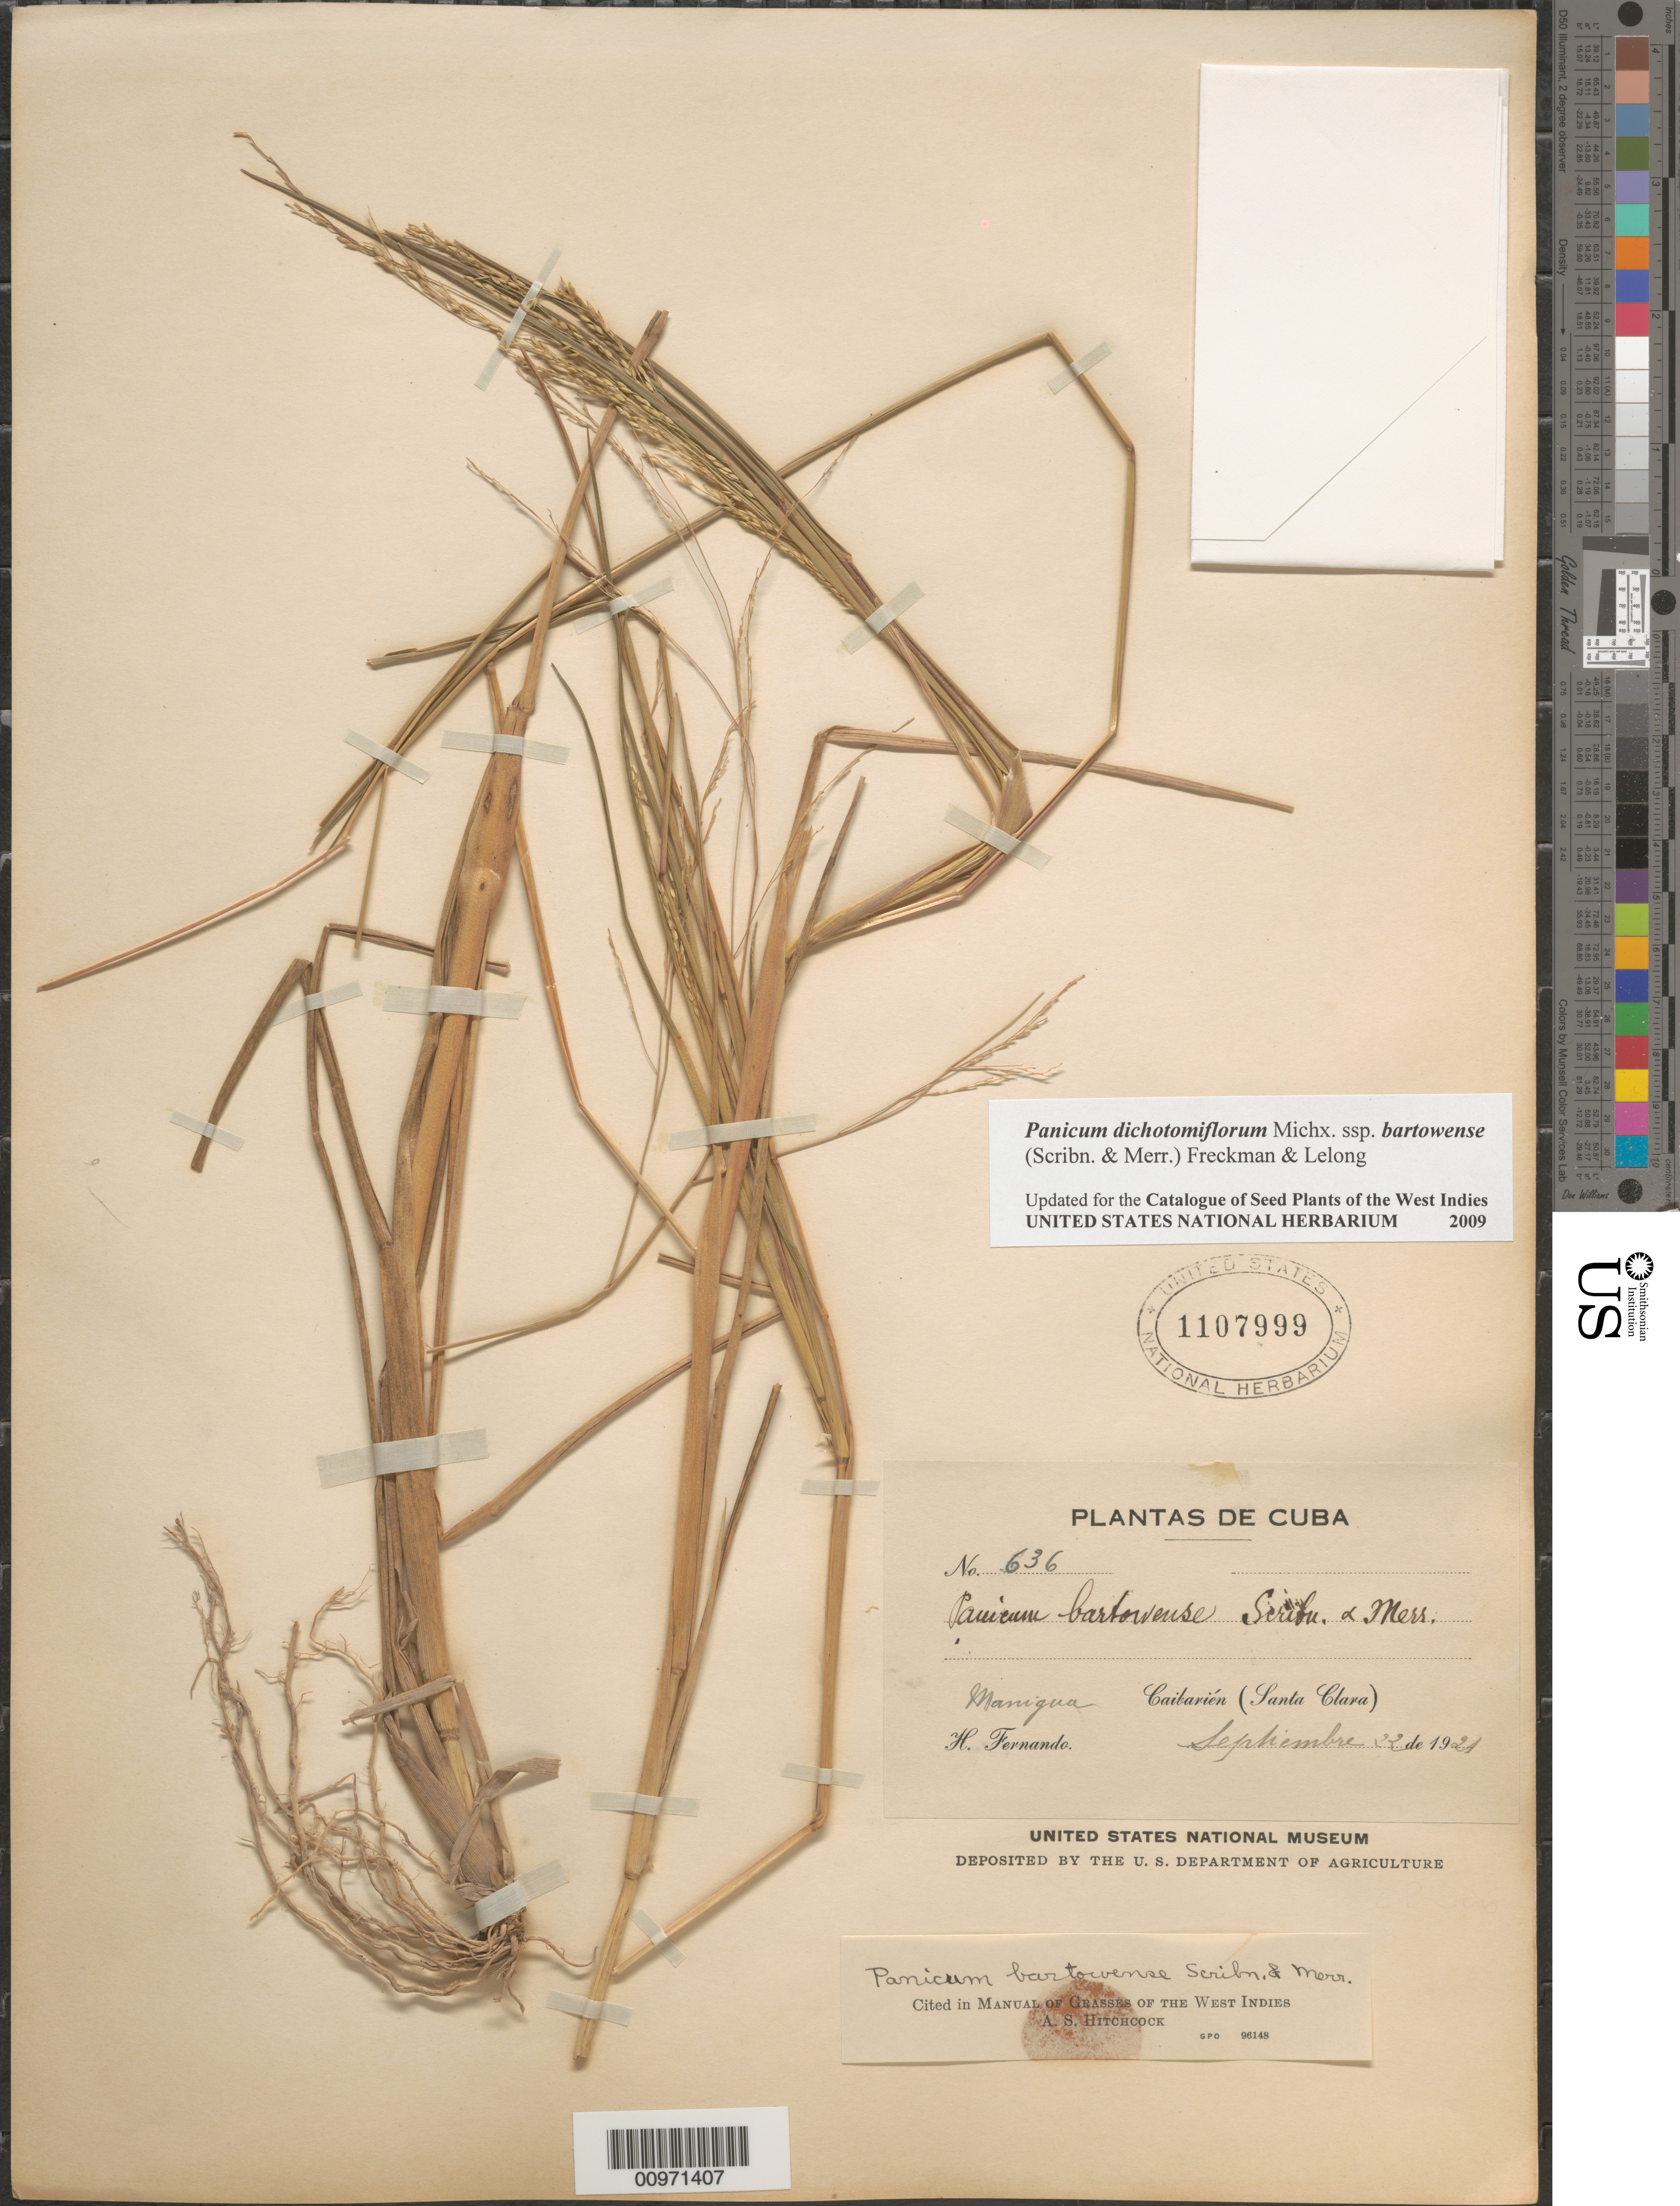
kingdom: Plantae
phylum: Tracheophyta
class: Liliopsida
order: Poales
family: Poaceae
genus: Panicum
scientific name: Panicum dichotomiflorum subsp. bartowense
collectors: H. Fernando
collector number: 636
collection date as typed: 22 Sep 1921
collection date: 1921-09-22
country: Cuba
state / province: Santa Clara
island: Cuba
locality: Manigua, Caibarién (Santa Clara)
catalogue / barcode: US 1107999